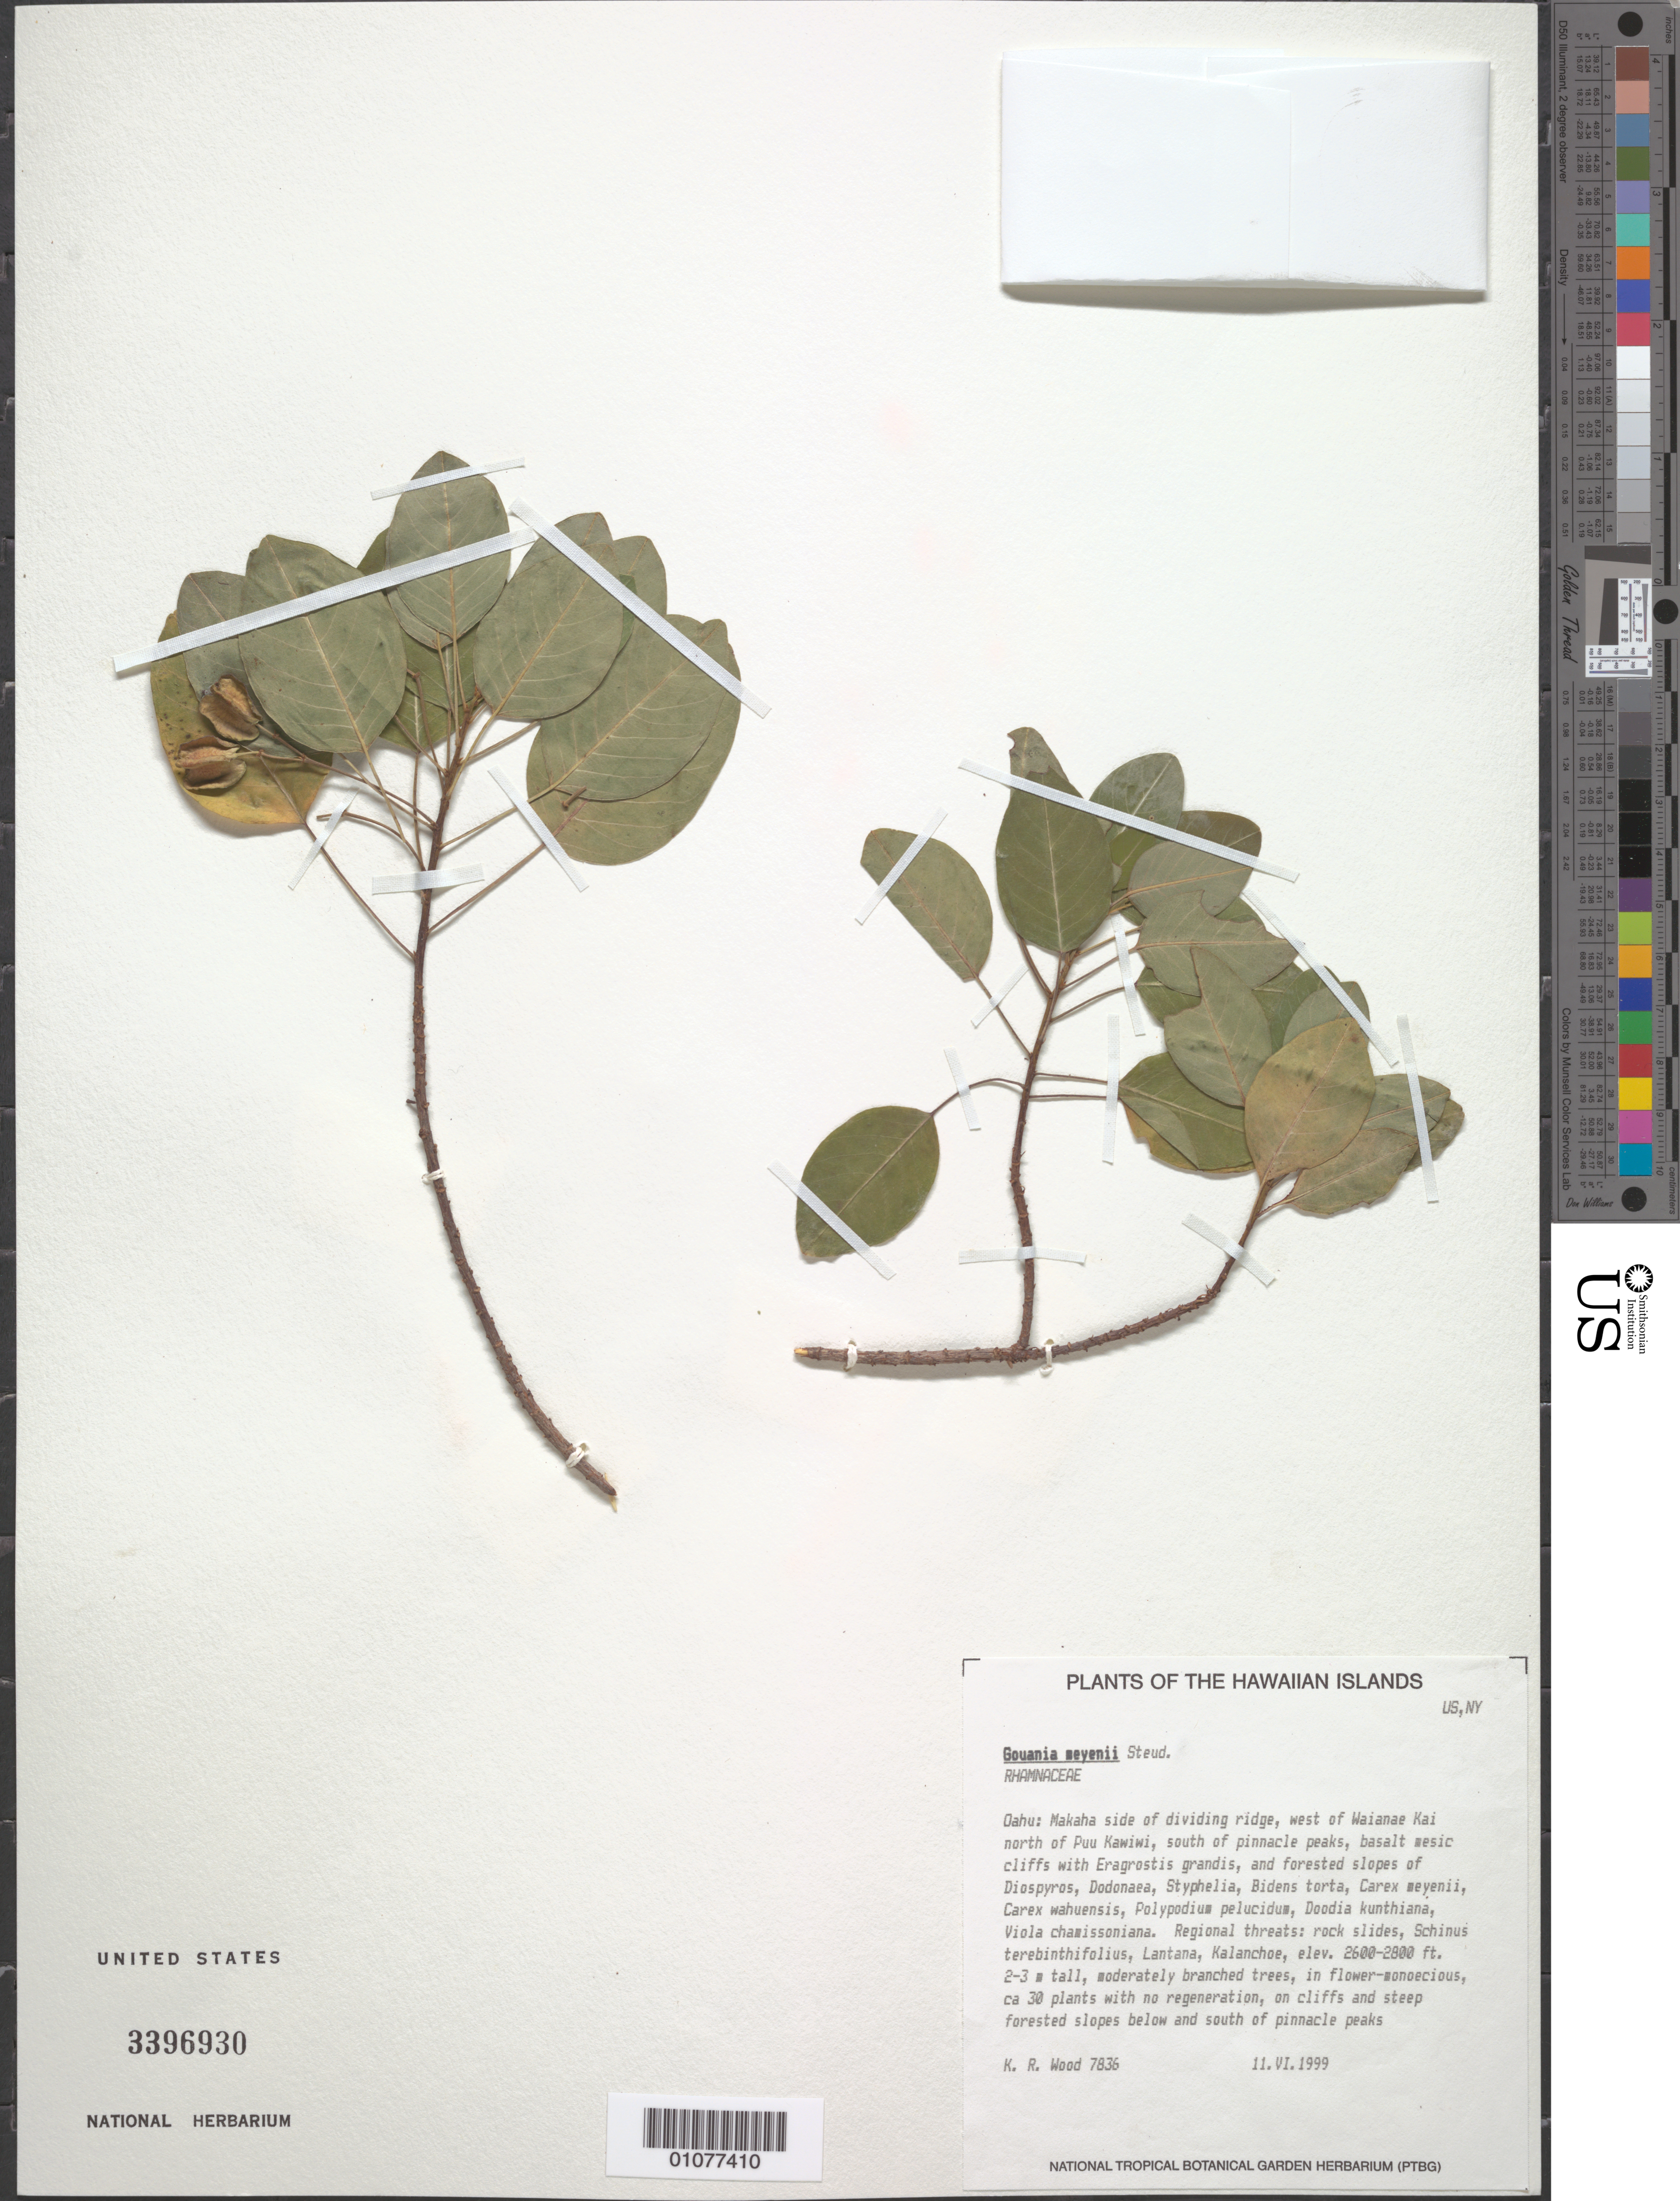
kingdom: Plantae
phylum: Tracheophyta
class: Magnoliopsida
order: Rosales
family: Rhamnaceae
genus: Gouania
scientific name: Gouania meyenii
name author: Steud.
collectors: K. R. Wood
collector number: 7836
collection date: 1999-06-11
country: United States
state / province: Hawaii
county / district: Honolulu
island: Oahu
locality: Makaha side of dividing ridge, W of Waianae Kai N of Puu Kawiwi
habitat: basalt mesic cliffs, on cliffs and steep forested slpes below and S of pinnacle peaks; rock slides, schinus terebinthifolius, Lantana, Kalanchoe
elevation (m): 792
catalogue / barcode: US 3396930